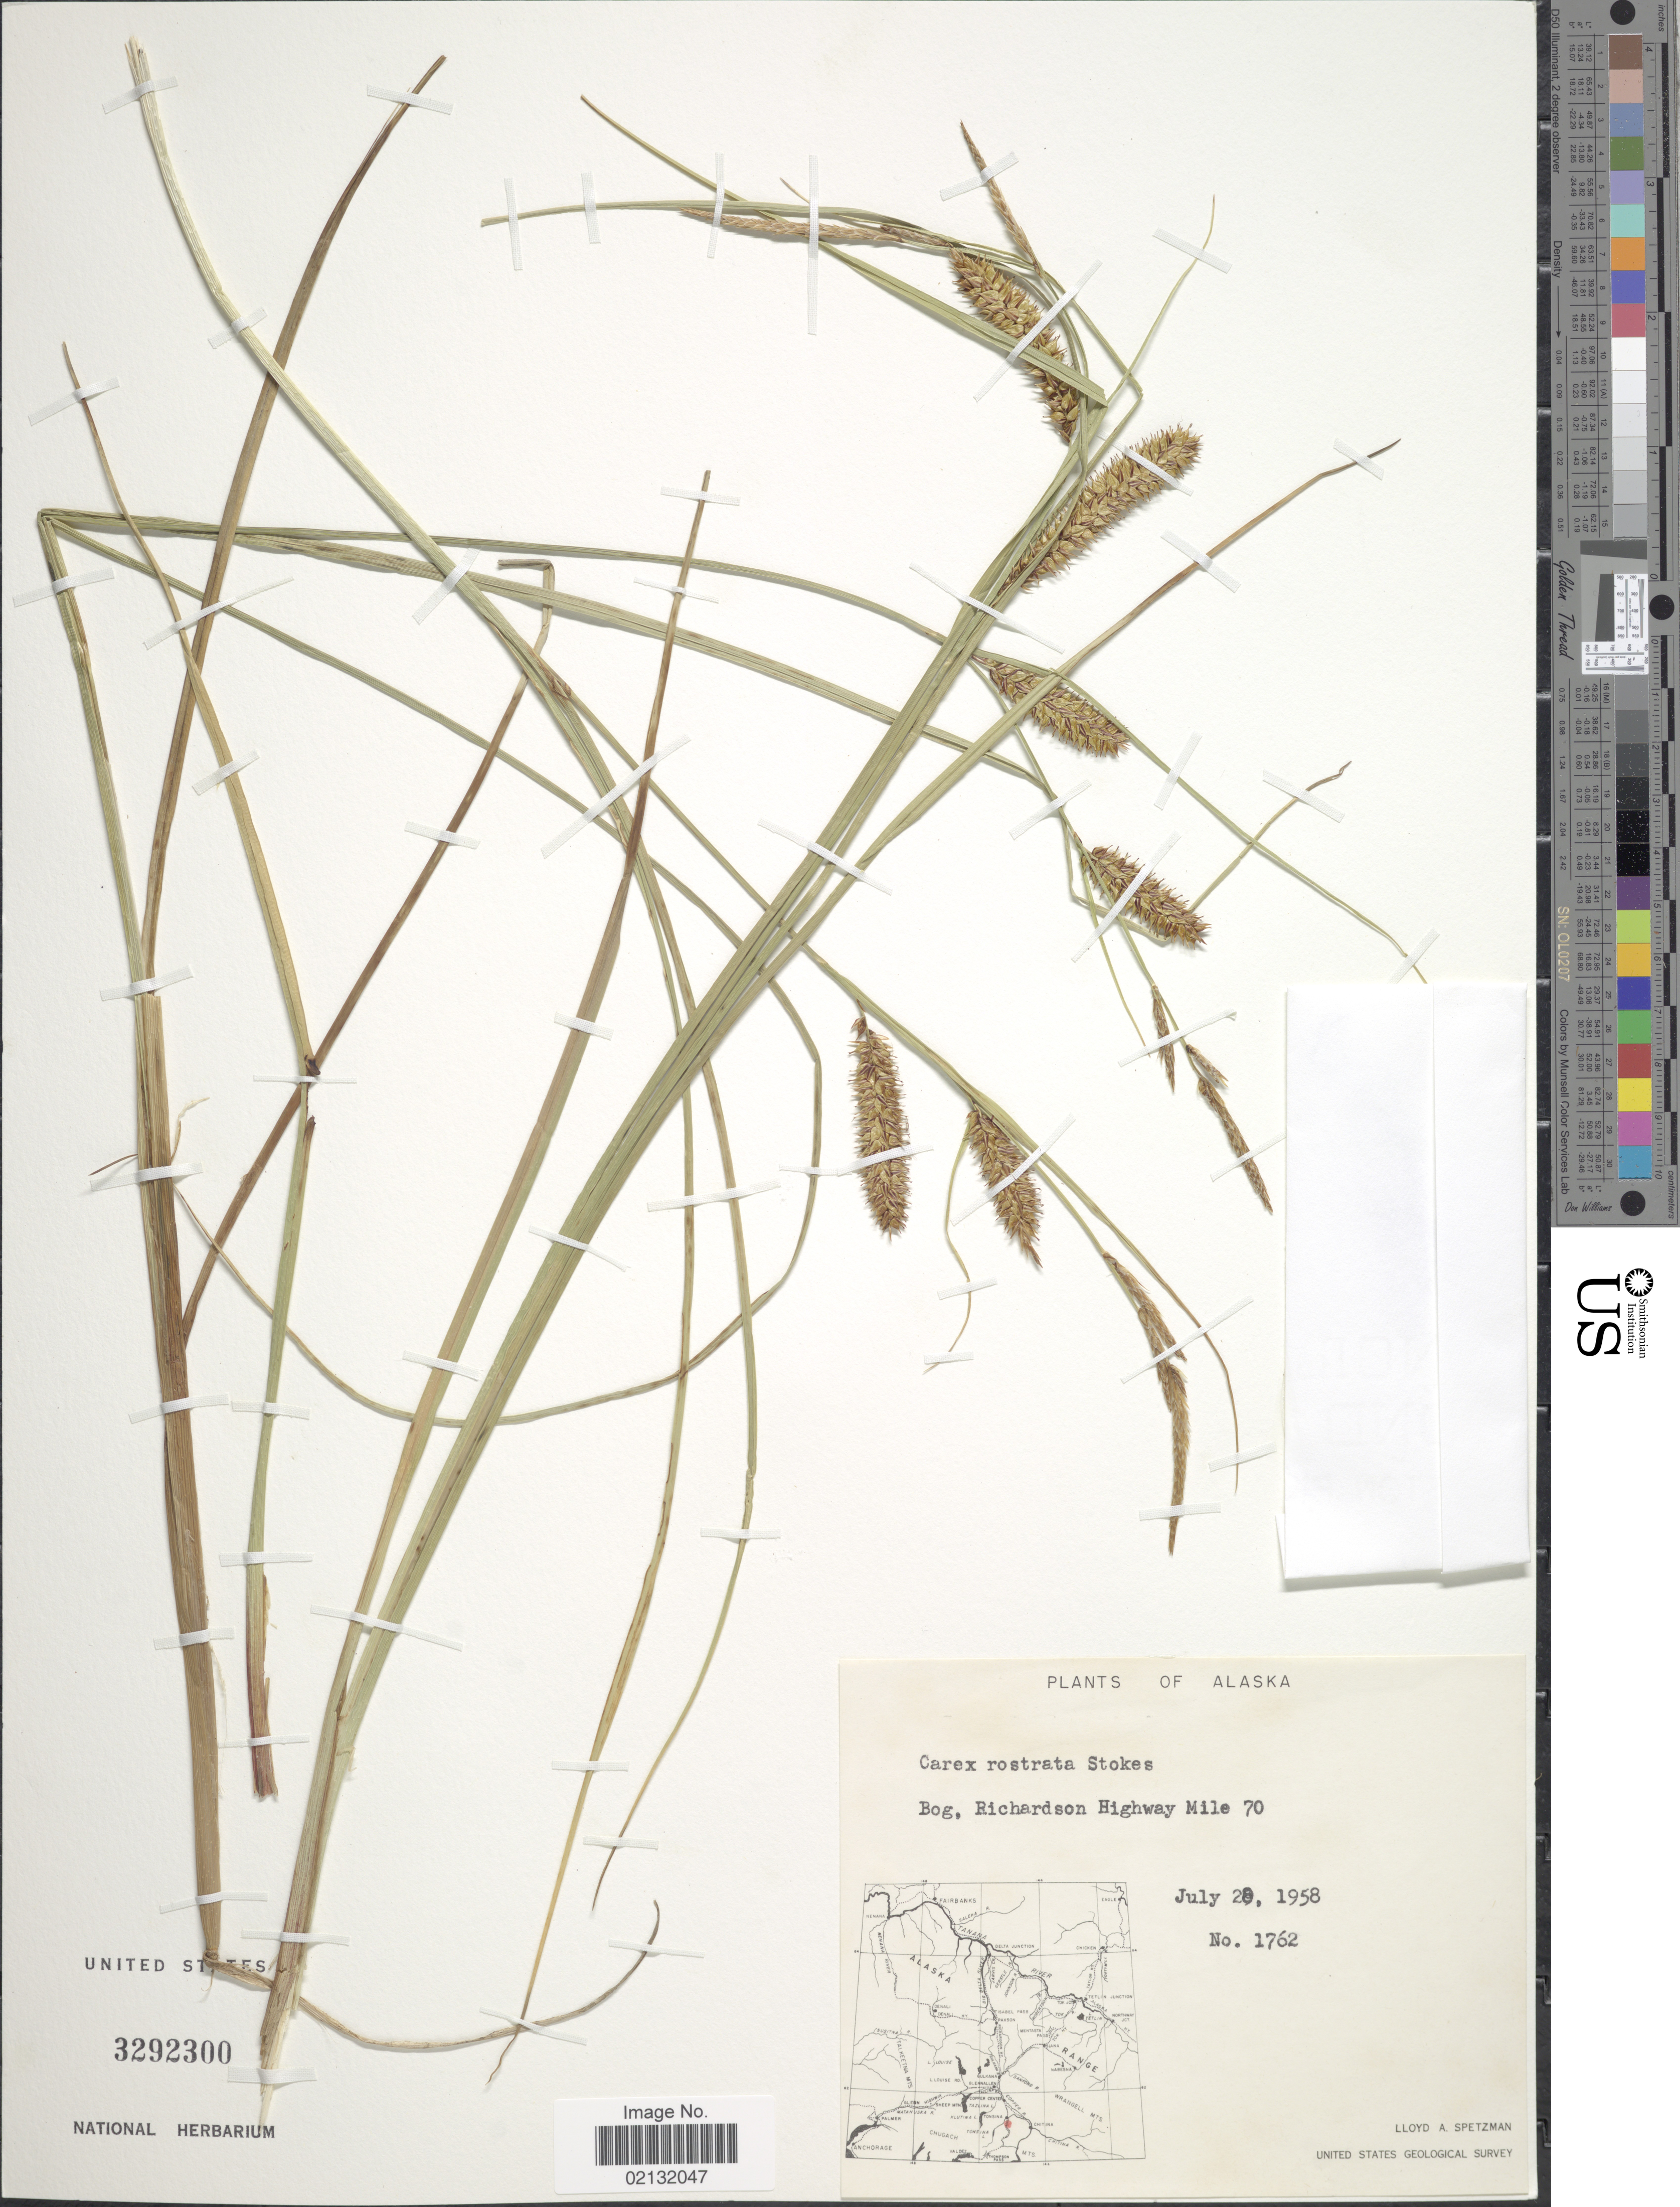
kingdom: Plantae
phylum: Tracheophyta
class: Liliopsida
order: Poales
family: Cyperaceae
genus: Carex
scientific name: Carex rostrata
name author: Stokes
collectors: L. Spetzman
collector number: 1762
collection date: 1958-07-20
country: United States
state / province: Alaska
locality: Bog, Richardson Highway Mile 70.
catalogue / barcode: US 3292300